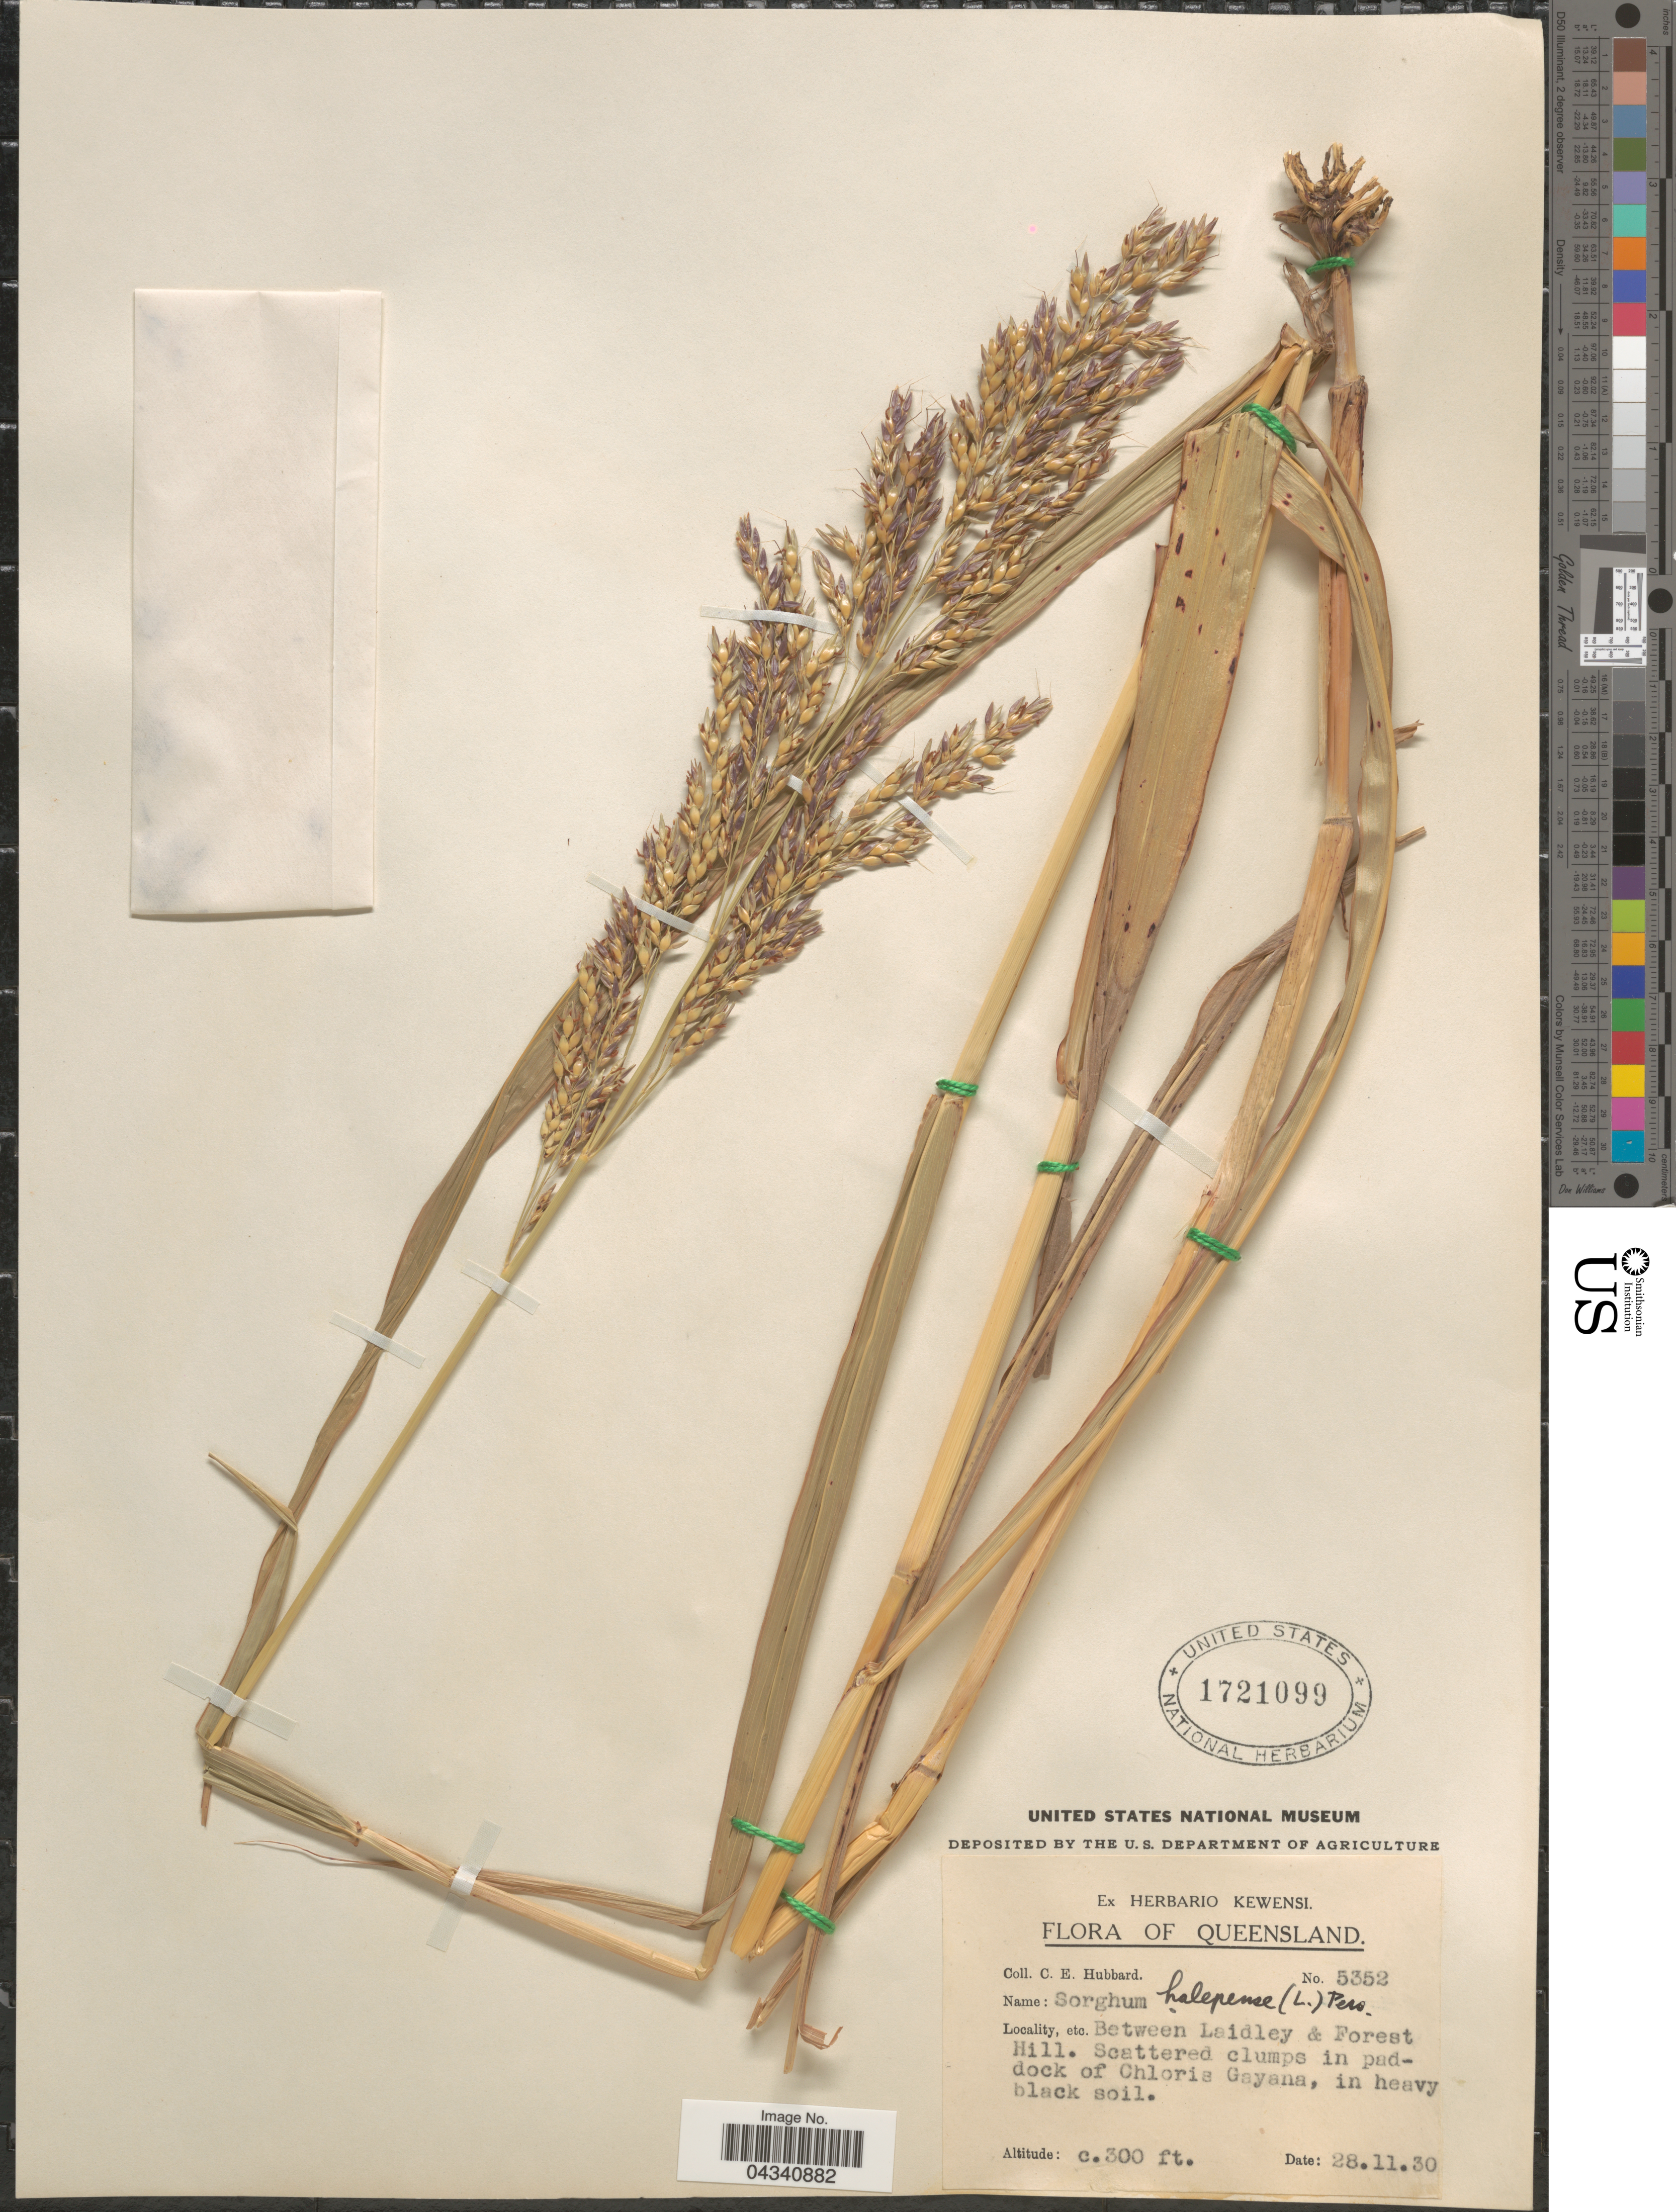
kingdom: Plantae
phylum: Tracheophyta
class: Liliopsida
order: Poales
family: Poaceae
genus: Sorghum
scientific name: Sorghum halepense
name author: (L.) Pers.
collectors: C. E. Hubbard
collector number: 5352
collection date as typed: Transcribed d/m/y: 28/11/30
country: Australia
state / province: Queensland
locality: Between Laidley & Forest Hill.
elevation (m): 91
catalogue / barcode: US 1721099